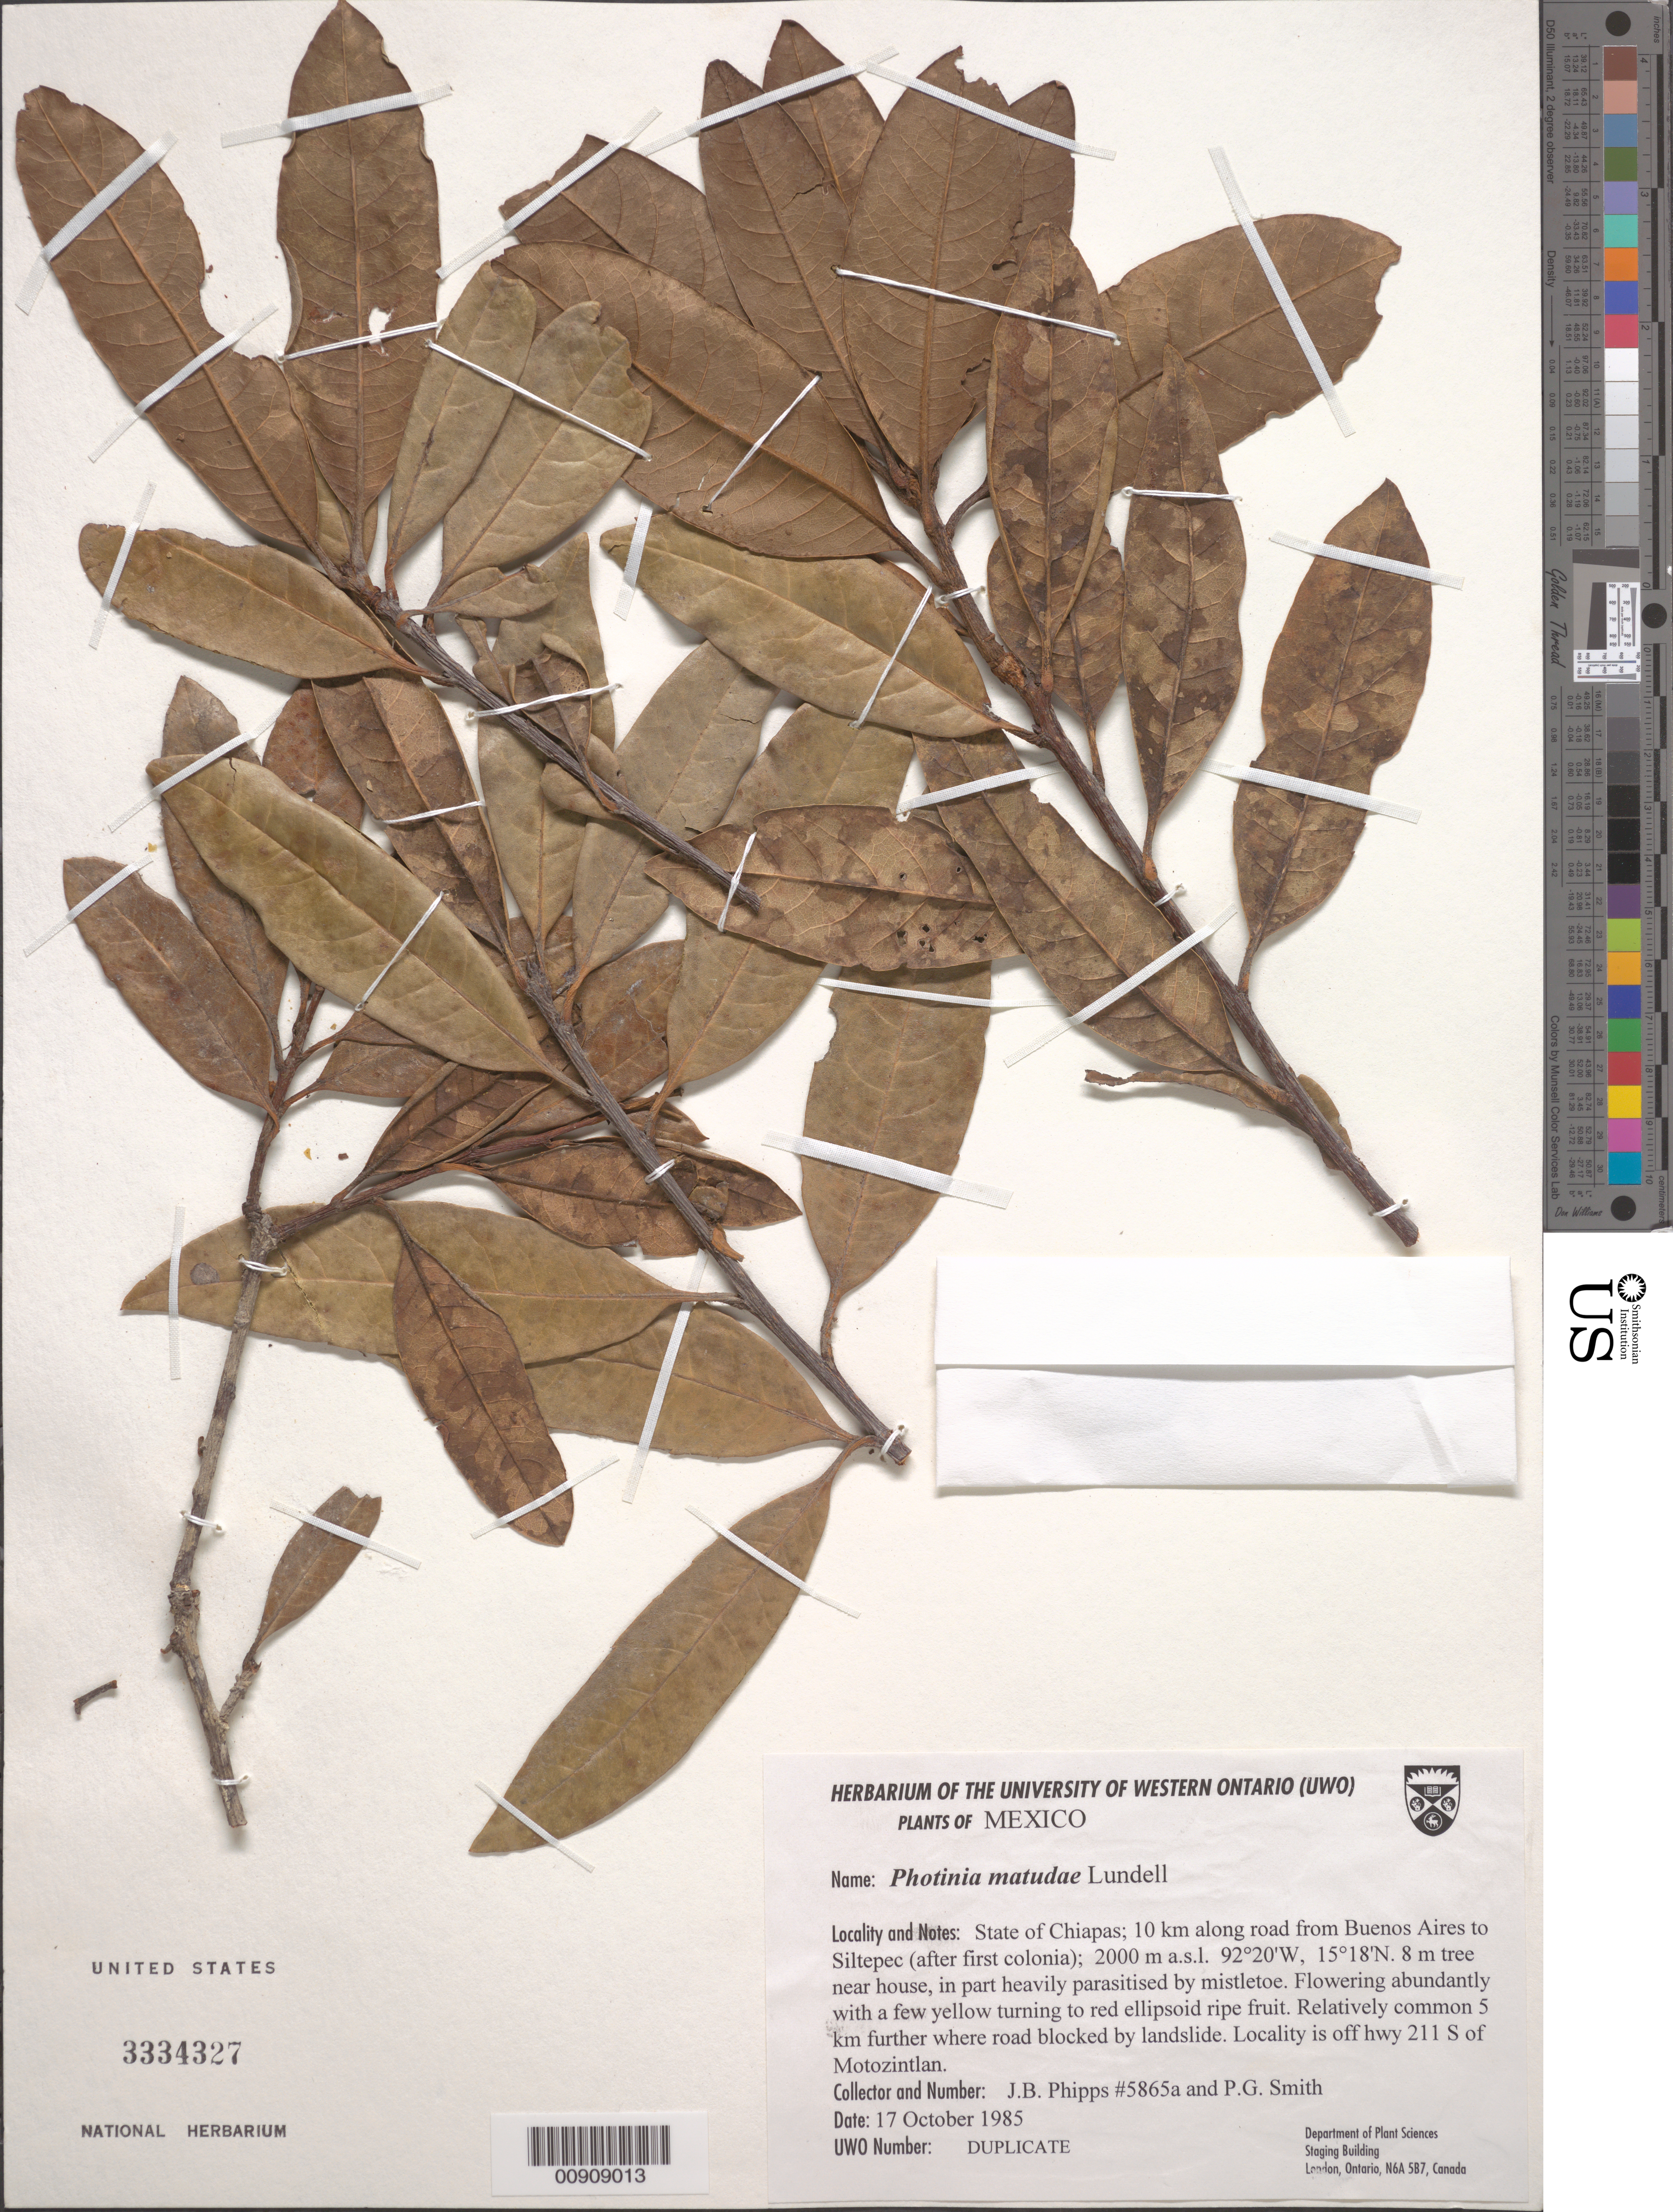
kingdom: Plantae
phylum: Tracheophyta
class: Magnoliopsida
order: Rosales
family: Rosaceae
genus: Phippsiomeles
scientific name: Phippsiomeles matudae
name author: (Lundell) B.B. Liu & J. Wen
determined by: Strong, Mark T., (BOT), Smithsonian Institution - National Museum of Natural History (UNITED STATES)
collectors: J. Phipps & P. Smith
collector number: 5865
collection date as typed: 17 Oct 1985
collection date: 1985-10-17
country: Mexico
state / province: Chiapas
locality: State of Chiapas; 10 km along road from Buenos Aires to Siltepec (after first colonia). Locality is off hwy 211 S of Motozintlan.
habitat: Tree near house.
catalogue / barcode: US 3334327